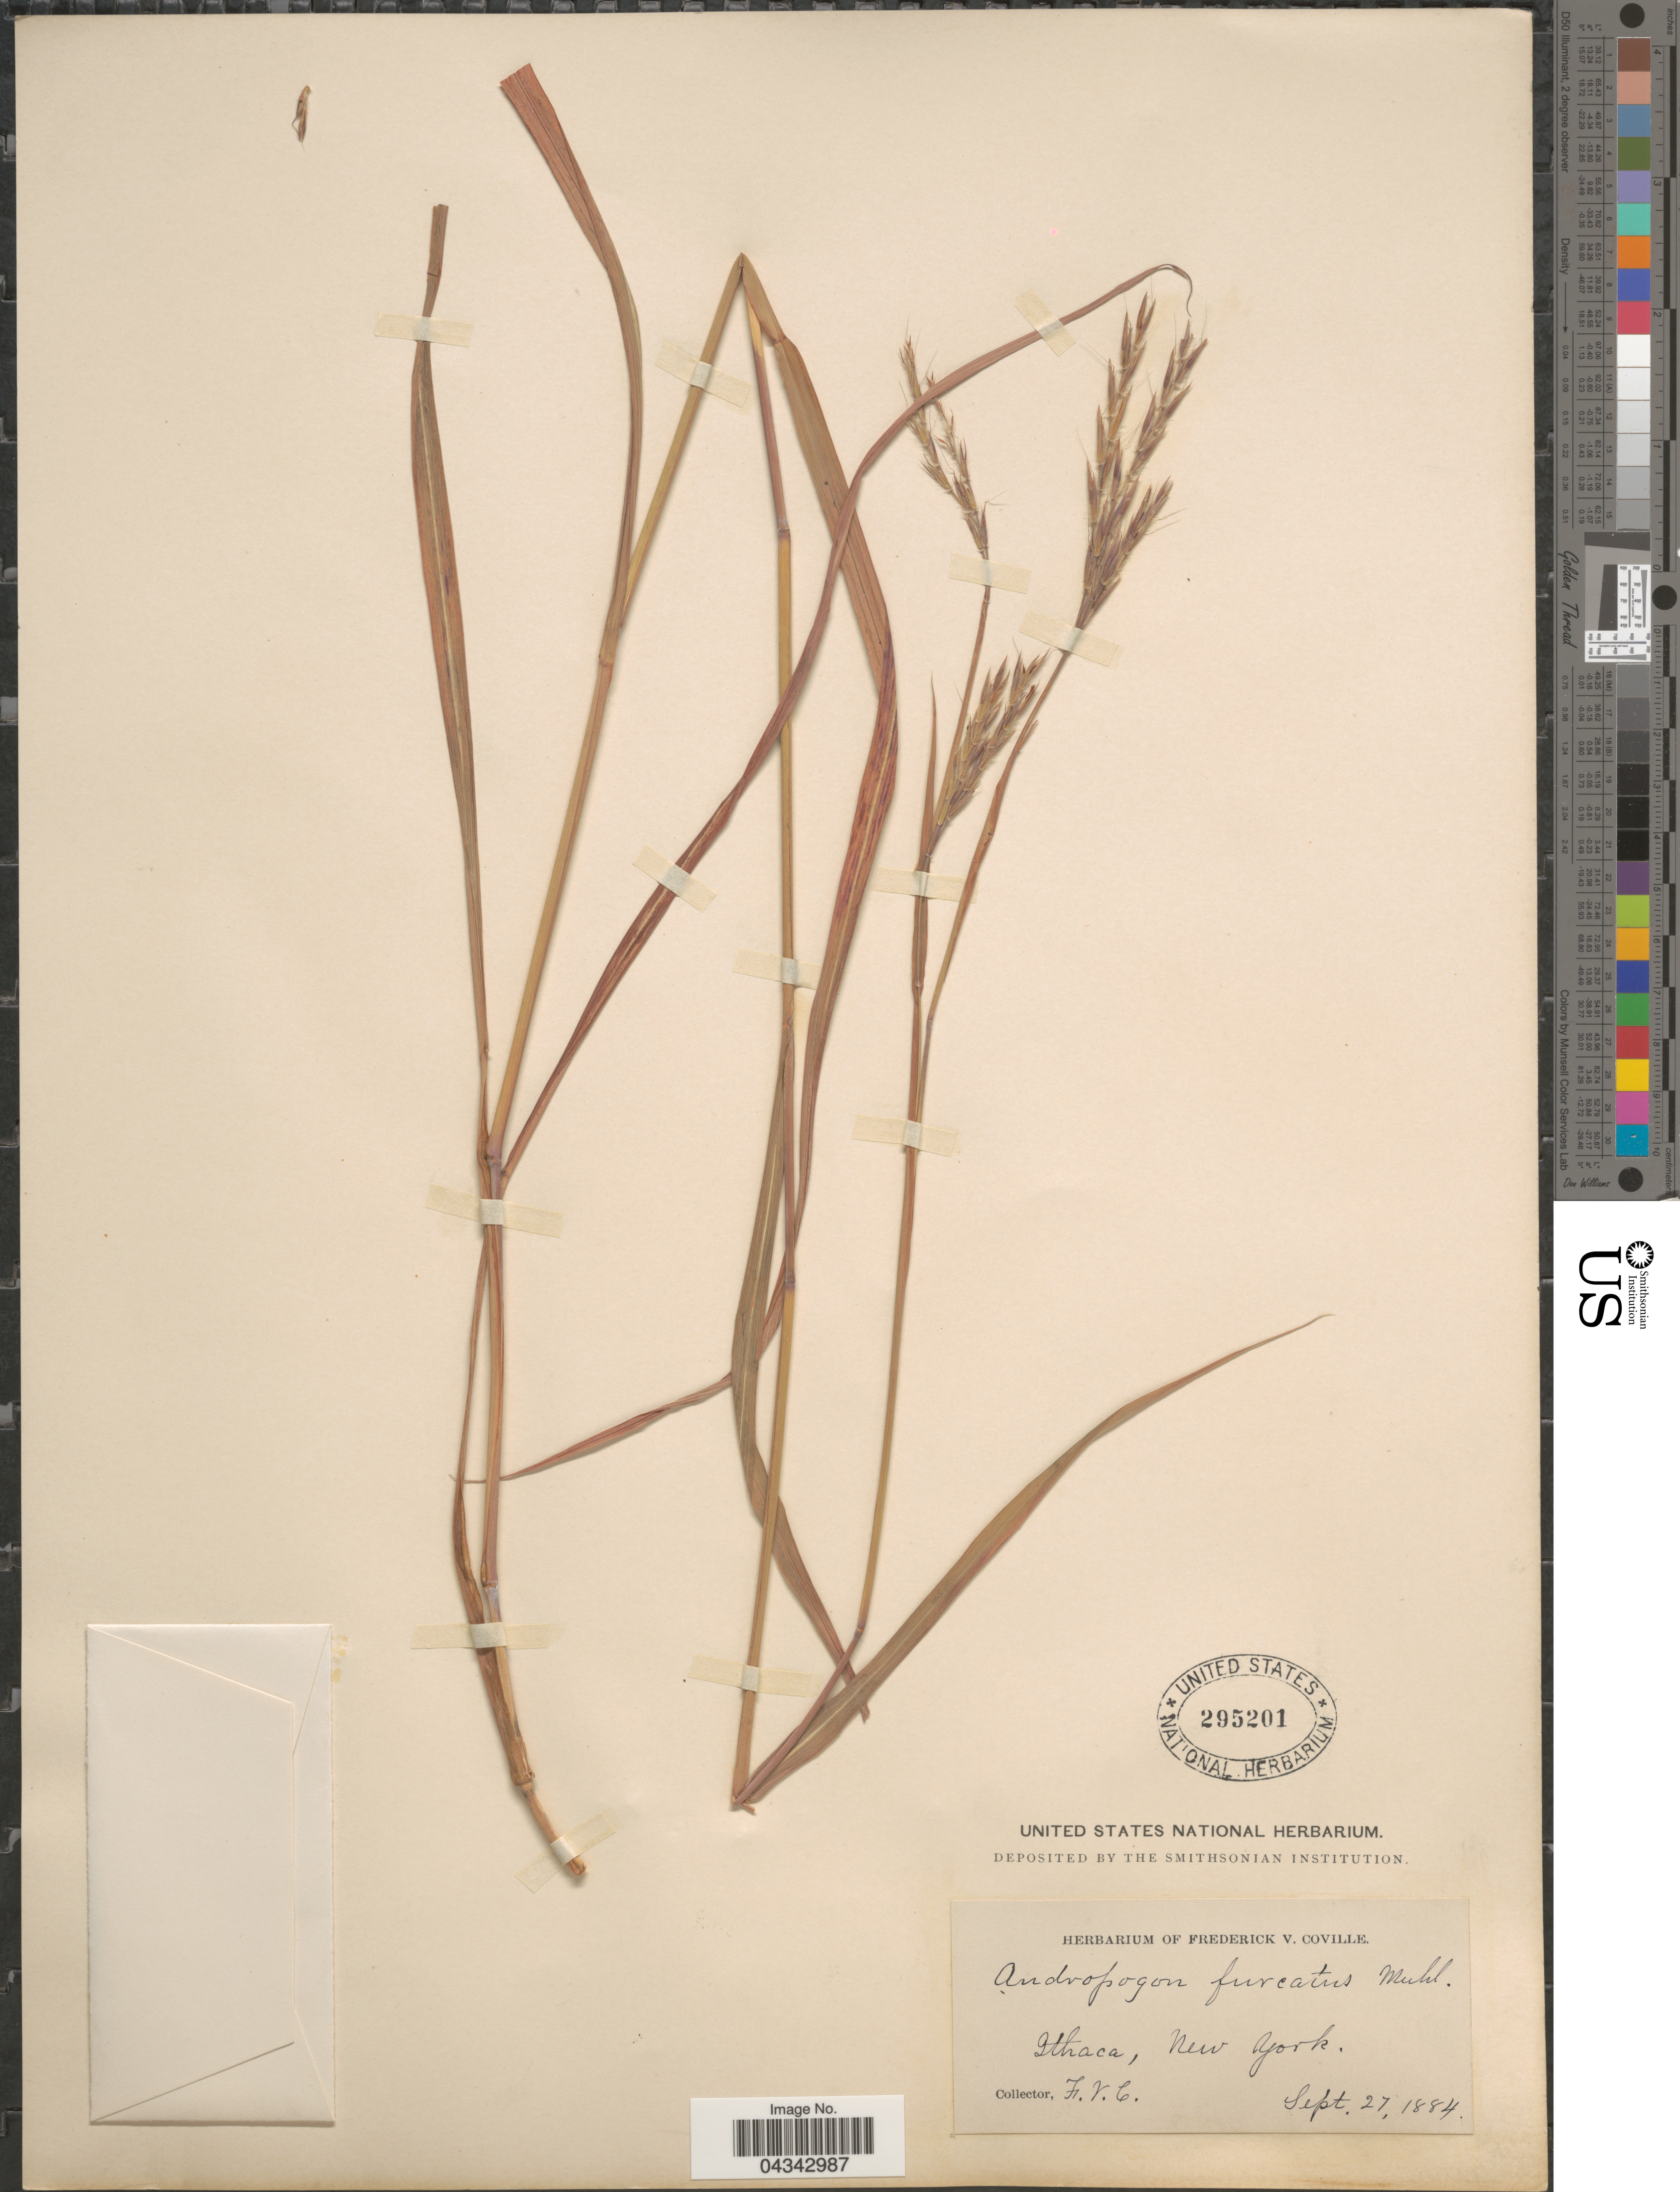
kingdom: Plantae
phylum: Tracheophyta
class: Liliopsida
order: Poales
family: Poaceae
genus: Andropogon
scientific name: Andropogon gerardii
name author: Vitman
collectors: F. V. Coville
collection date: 1884-09-27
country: United States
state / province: New York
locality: Ithaca.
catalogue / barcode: US 295201